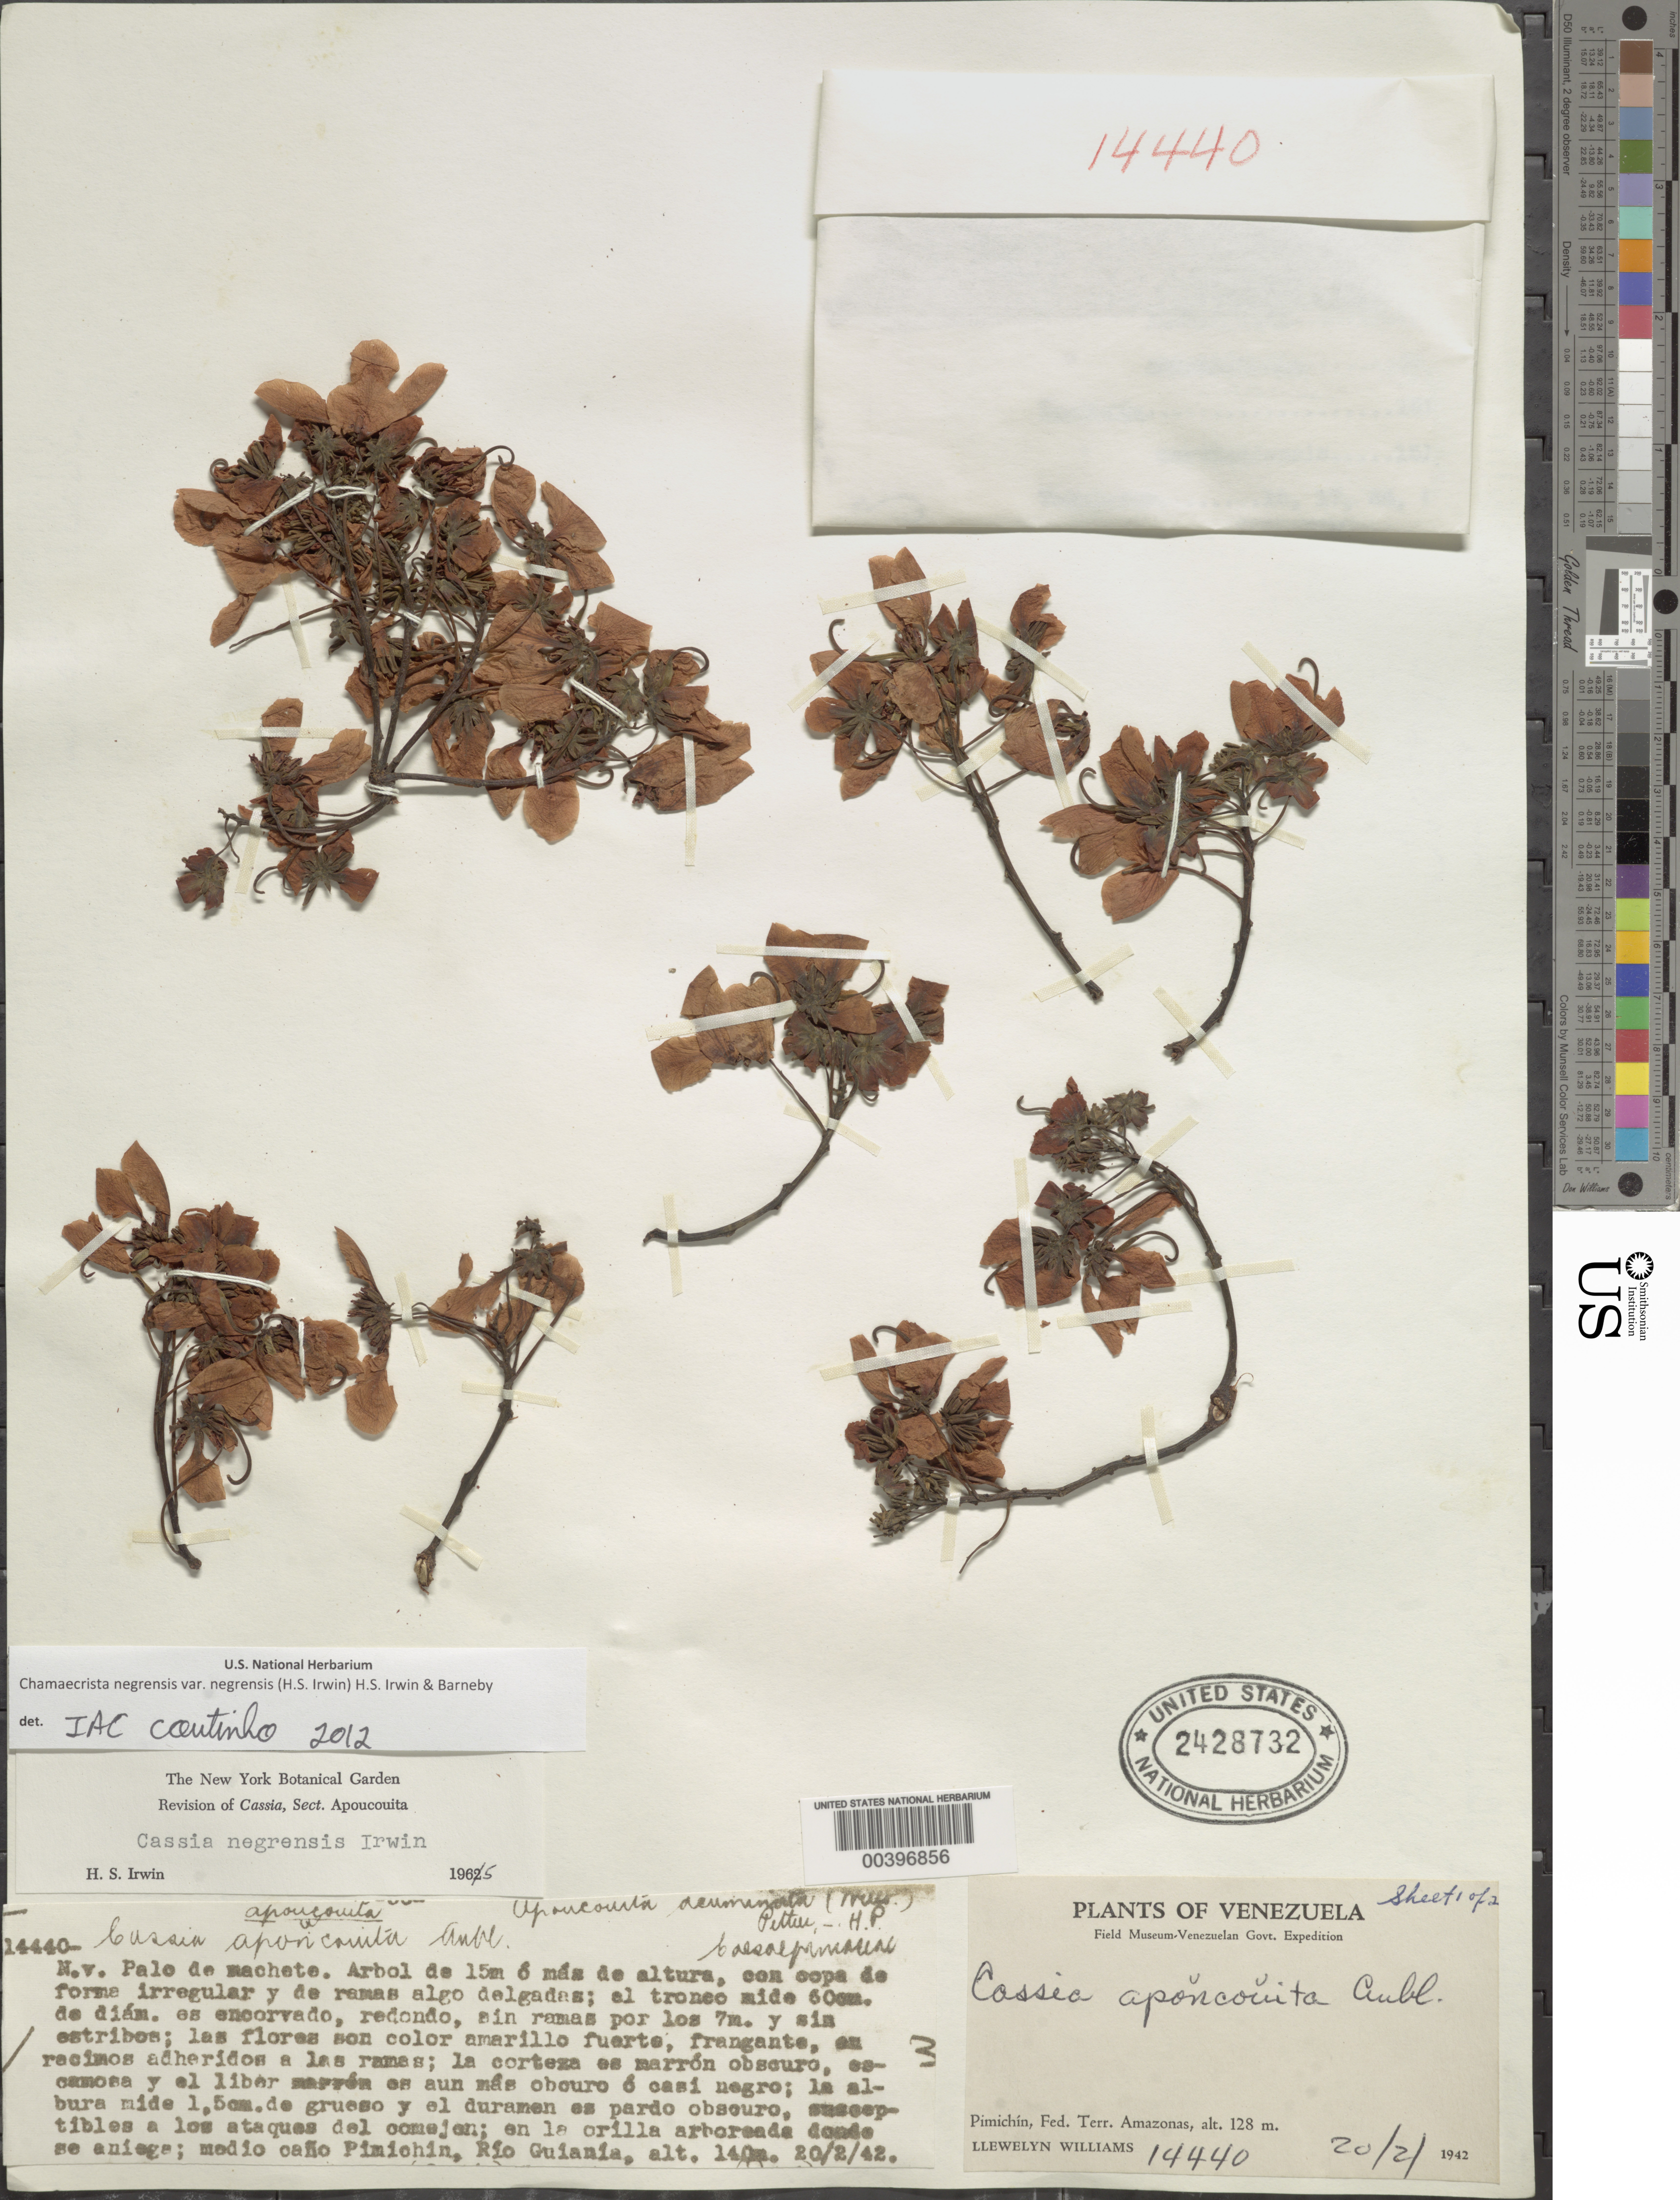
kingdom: Plantae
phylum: Tracheophyta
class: Magnoliopsida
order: Fabales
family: Fabaceae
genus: Chamaecrista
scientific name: Chamaecrista negrensis var. negrensis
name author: (H.S. Irwin) H.S. Irwin & Barneby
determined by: Coutinho, I. A. C.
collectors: Ll. Williams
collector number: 14440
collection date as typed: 20 Feb 1942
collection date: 1942-02-20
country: Venezuela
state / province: Amazonas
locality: Medio Cano Pimichin, Rio Guiania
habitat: En la orilla arboreada donde se aniega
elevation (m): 140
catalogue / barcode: US 2428732